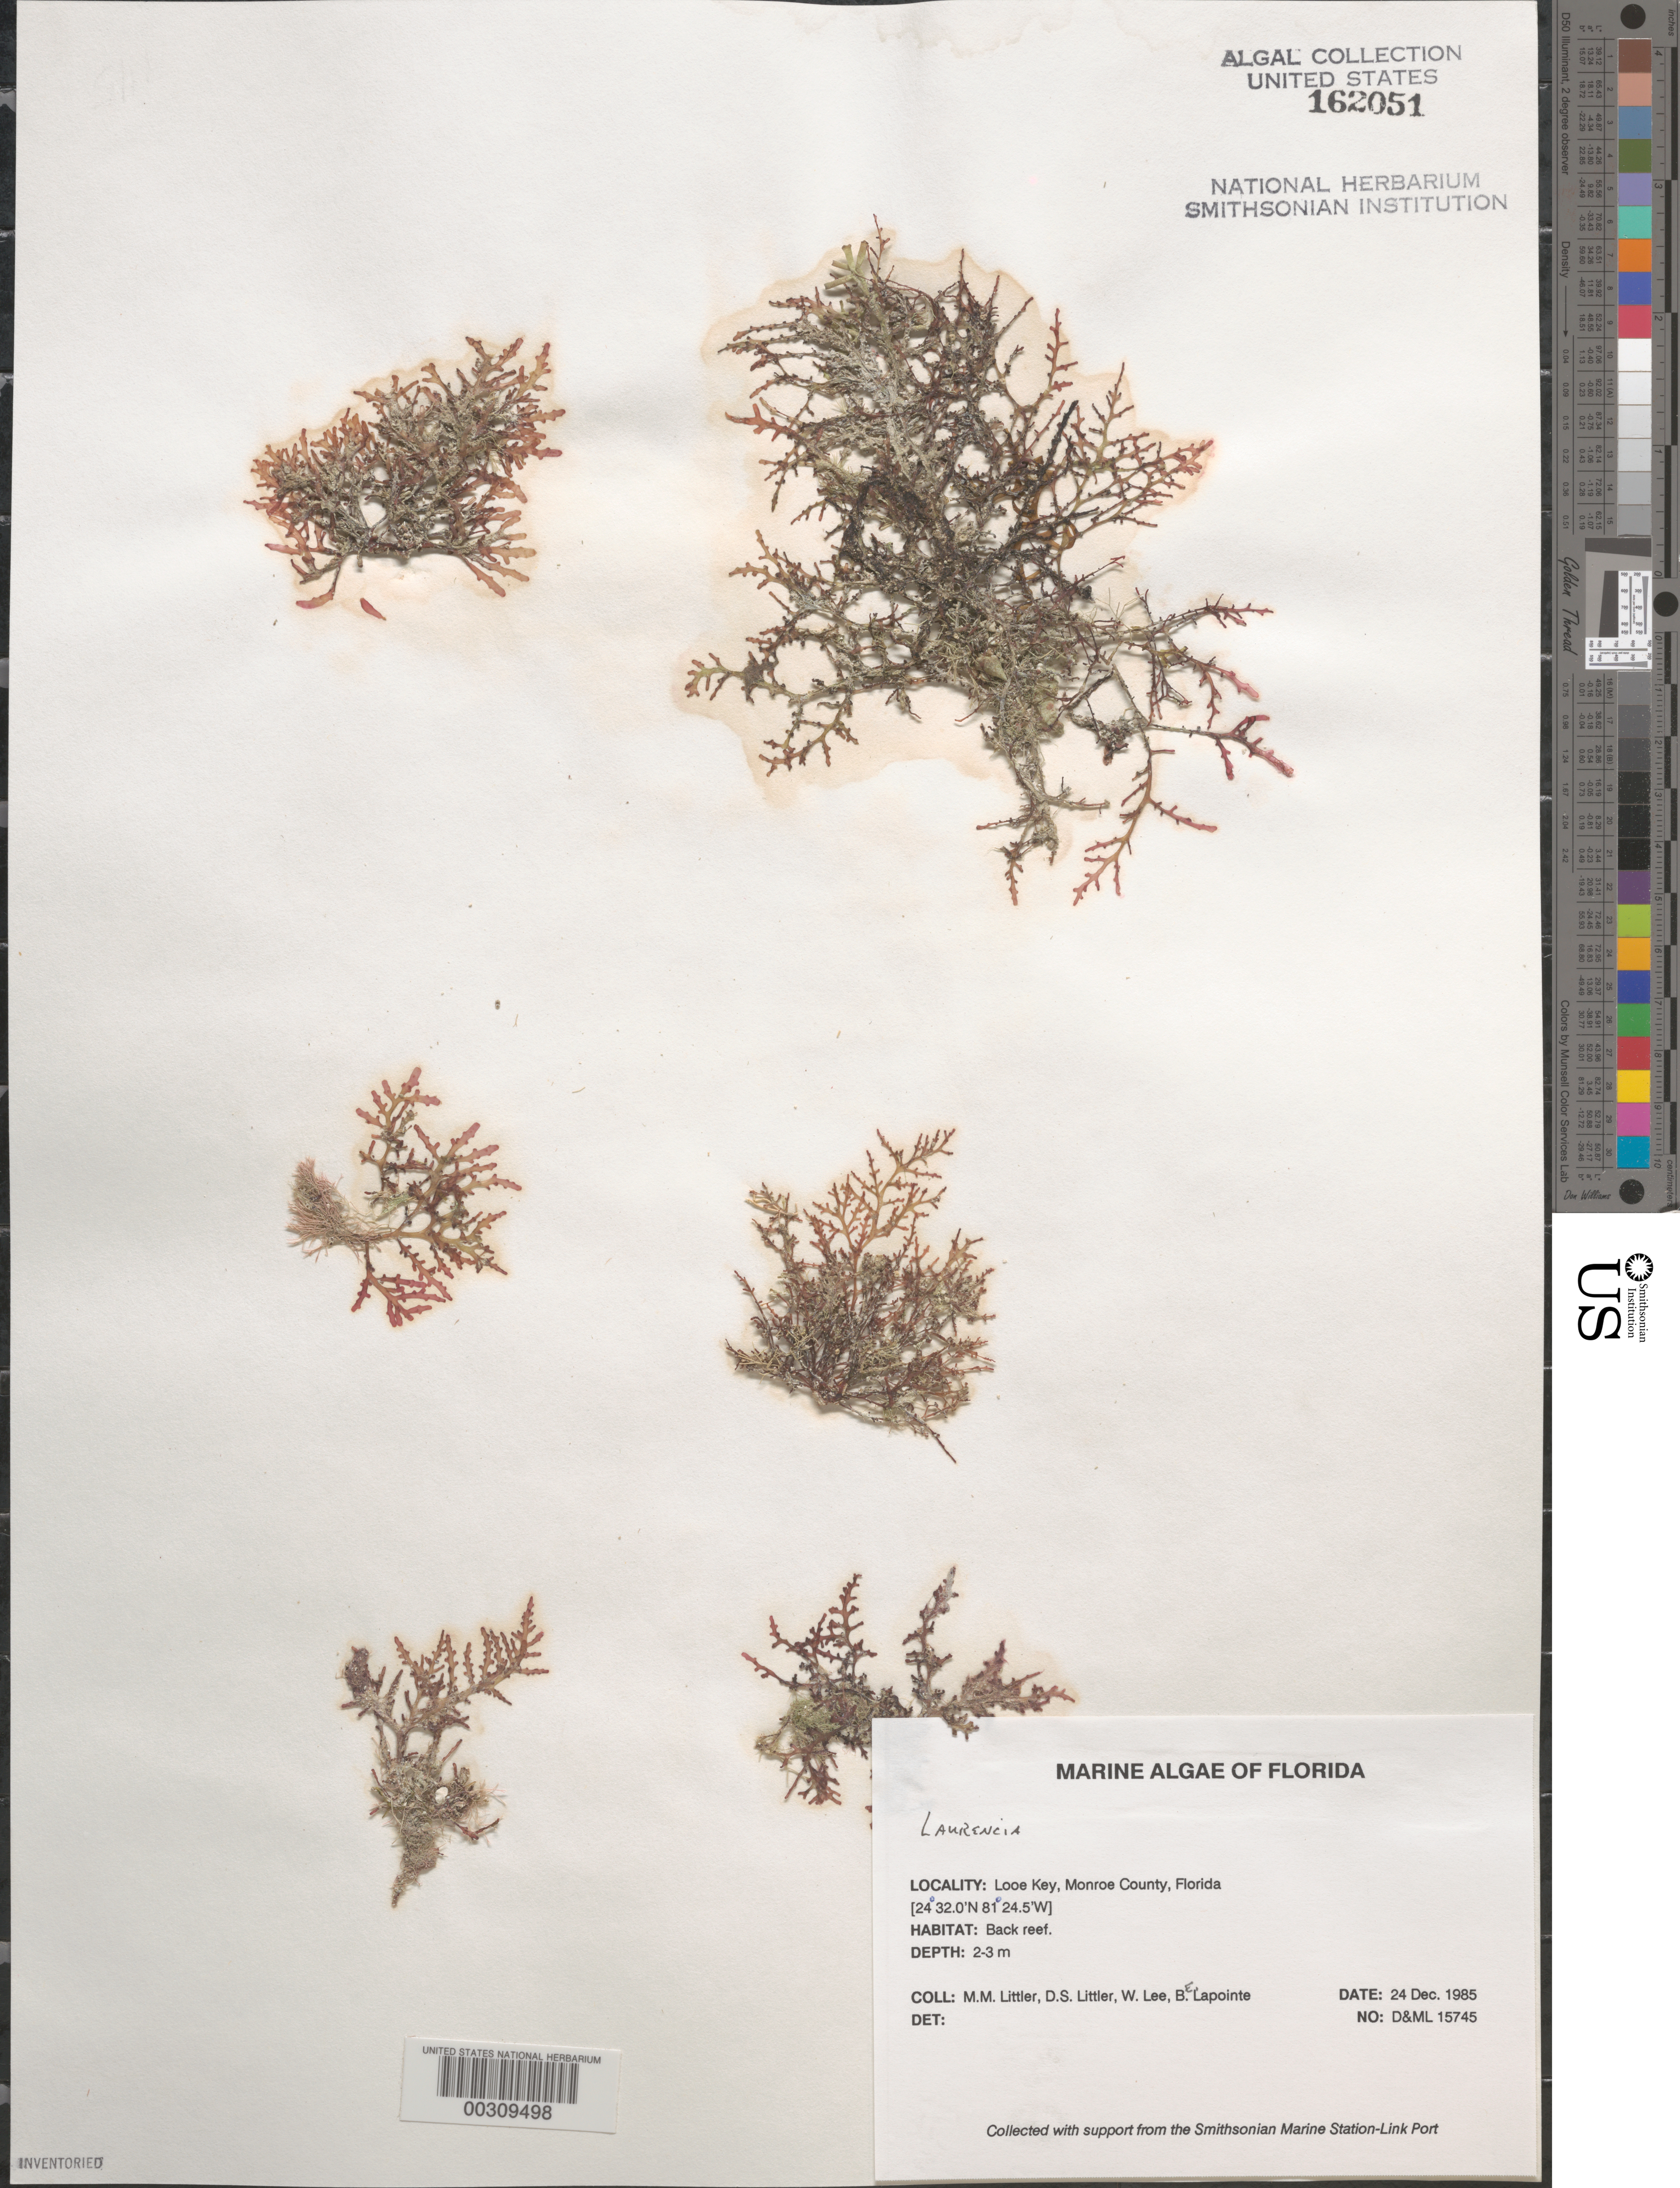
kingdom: Plantae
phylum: Rhodophyta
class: Florideophyceae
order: Ceramiales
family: Rhodomelaceae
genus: Laurencia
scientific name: Laurencia sp.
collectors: M. M. Littler, D. S. Littler, W. Lee & B. Lapointe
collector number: D&ML 15745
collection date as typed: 24 Dec 1985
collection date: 1985-12-24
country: United States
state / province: Florida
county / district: Monroe County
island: Looe Key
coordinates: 24 32.0' N, 81 24.5' W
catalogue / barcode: US 162051